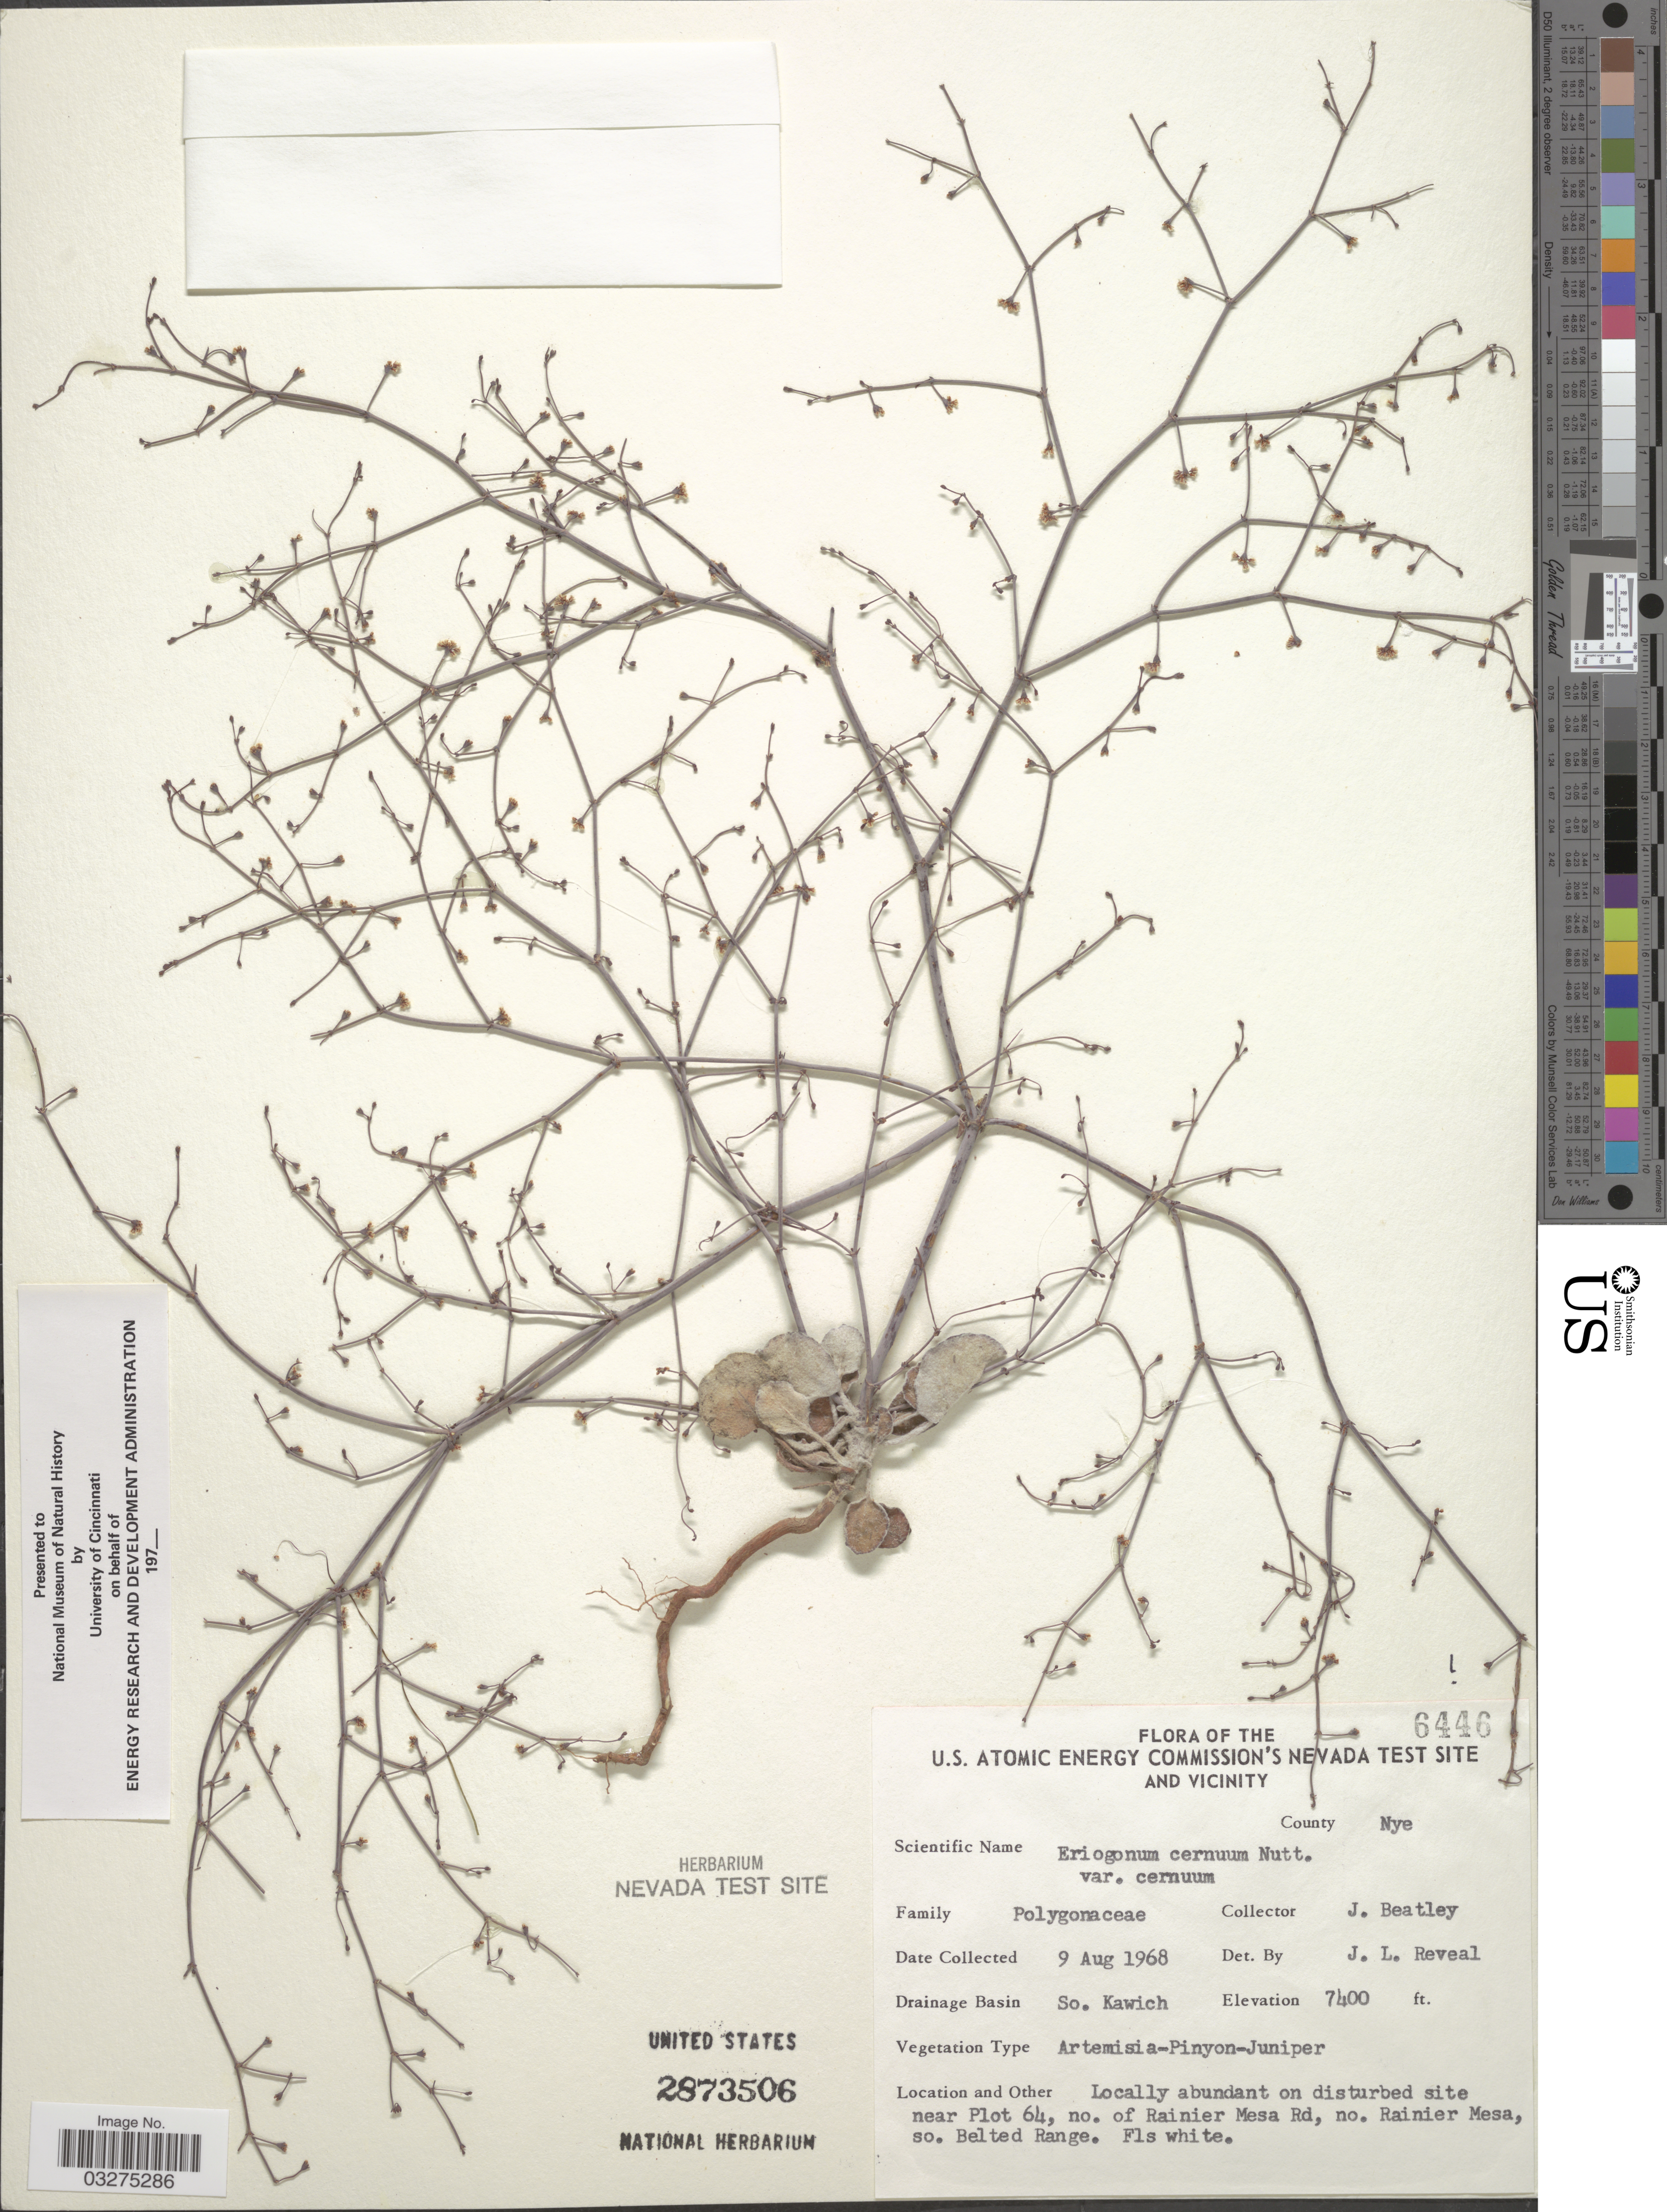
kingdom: Plantae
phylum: Tracheophyta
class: Magnoliopsida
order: Caryophyllales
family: Polygonaceae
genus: Eriogonum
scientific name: Eriogonum cernuum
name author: Nutt.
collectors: J. C. Beatley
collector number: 6446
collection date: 1968-08-09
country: United States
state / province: Nevada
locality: U.S. Atomic Energy Commission's Nevada Test Site and Vicinity, County Nye, Drainage Basin So. Kawich, Locally abundant on disturbed site near Plot 64, no. of Rainier Mesa Rd, no. Rainier Mesa, so. Belted Range.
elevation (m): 2256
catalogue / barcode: US 2873506